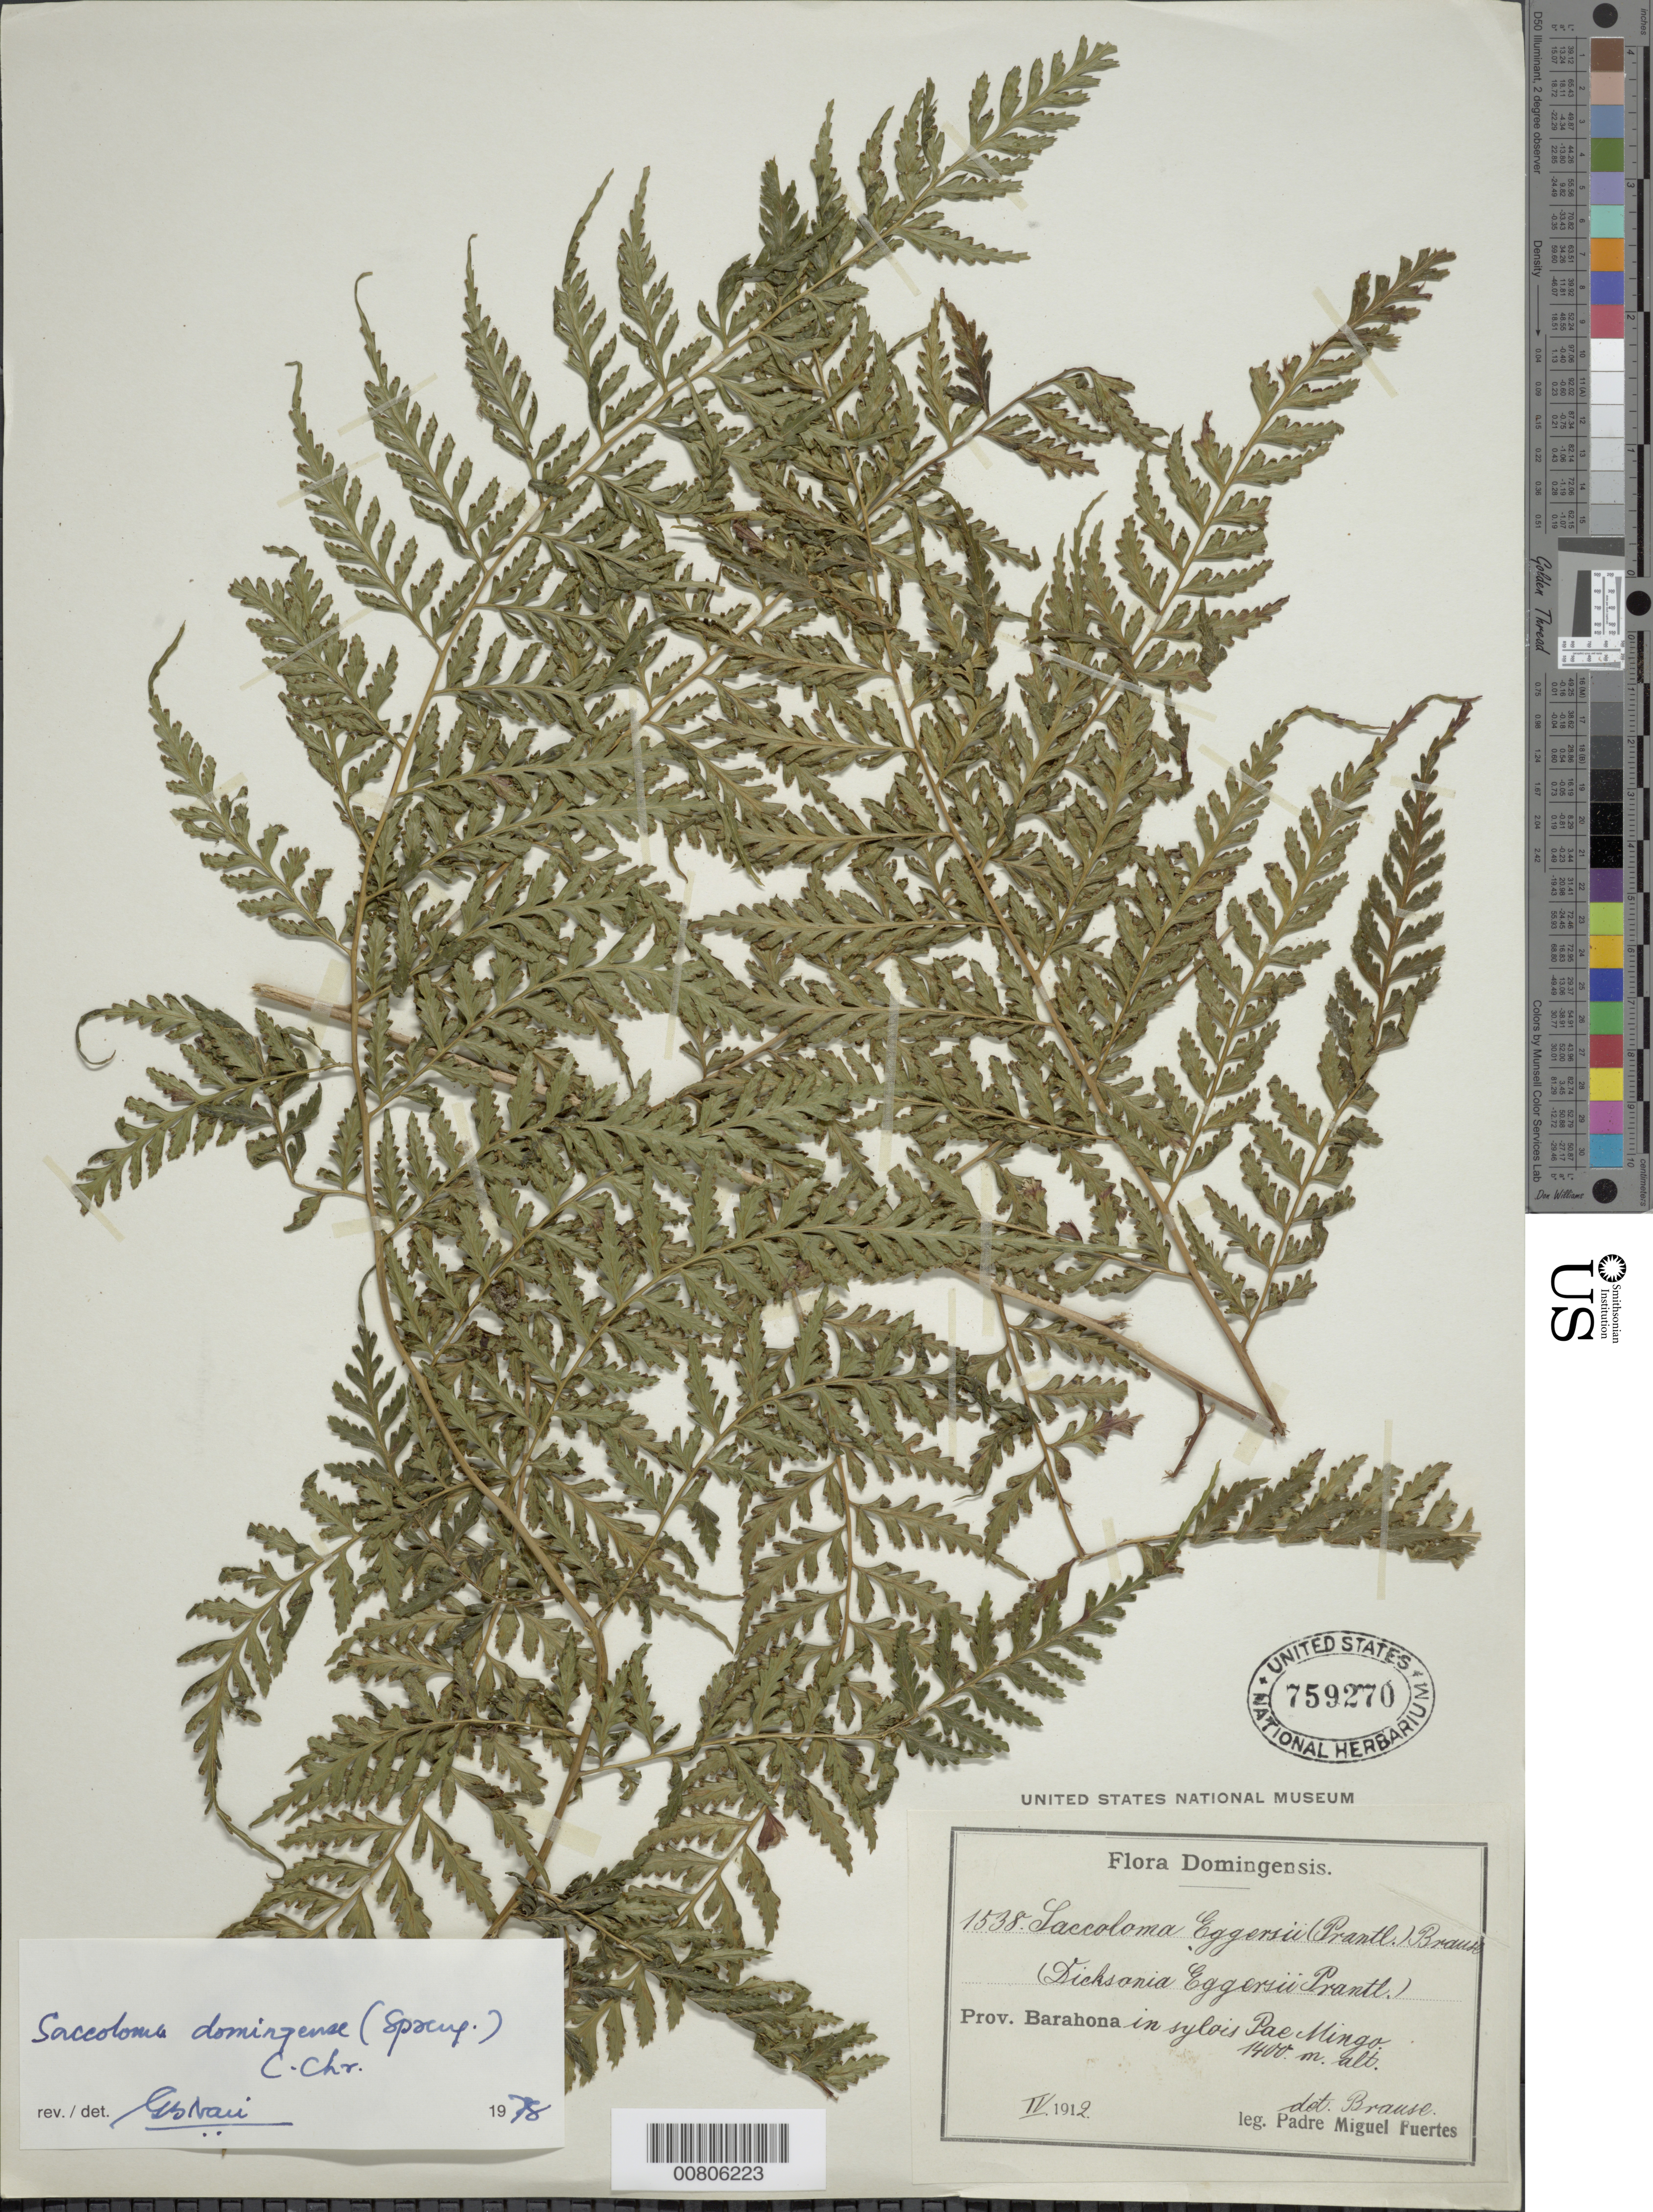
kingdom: Plantae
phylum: Tracheophyta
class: Polypodiopsida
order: Polypodiales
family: Saccolomataceae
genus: Saccoloma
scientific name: Saccoloma domingense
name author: (Spreng.) C. Chr.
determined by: Nair, G. B.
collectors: M. D. Fuertes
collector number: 1538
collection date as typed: Apr 1912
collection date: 1912-04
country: Dominican Republic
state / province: Barahona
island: Hispaniola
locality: Pae Mingo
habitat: Sylvis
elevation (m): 1400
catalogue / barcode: US 759270